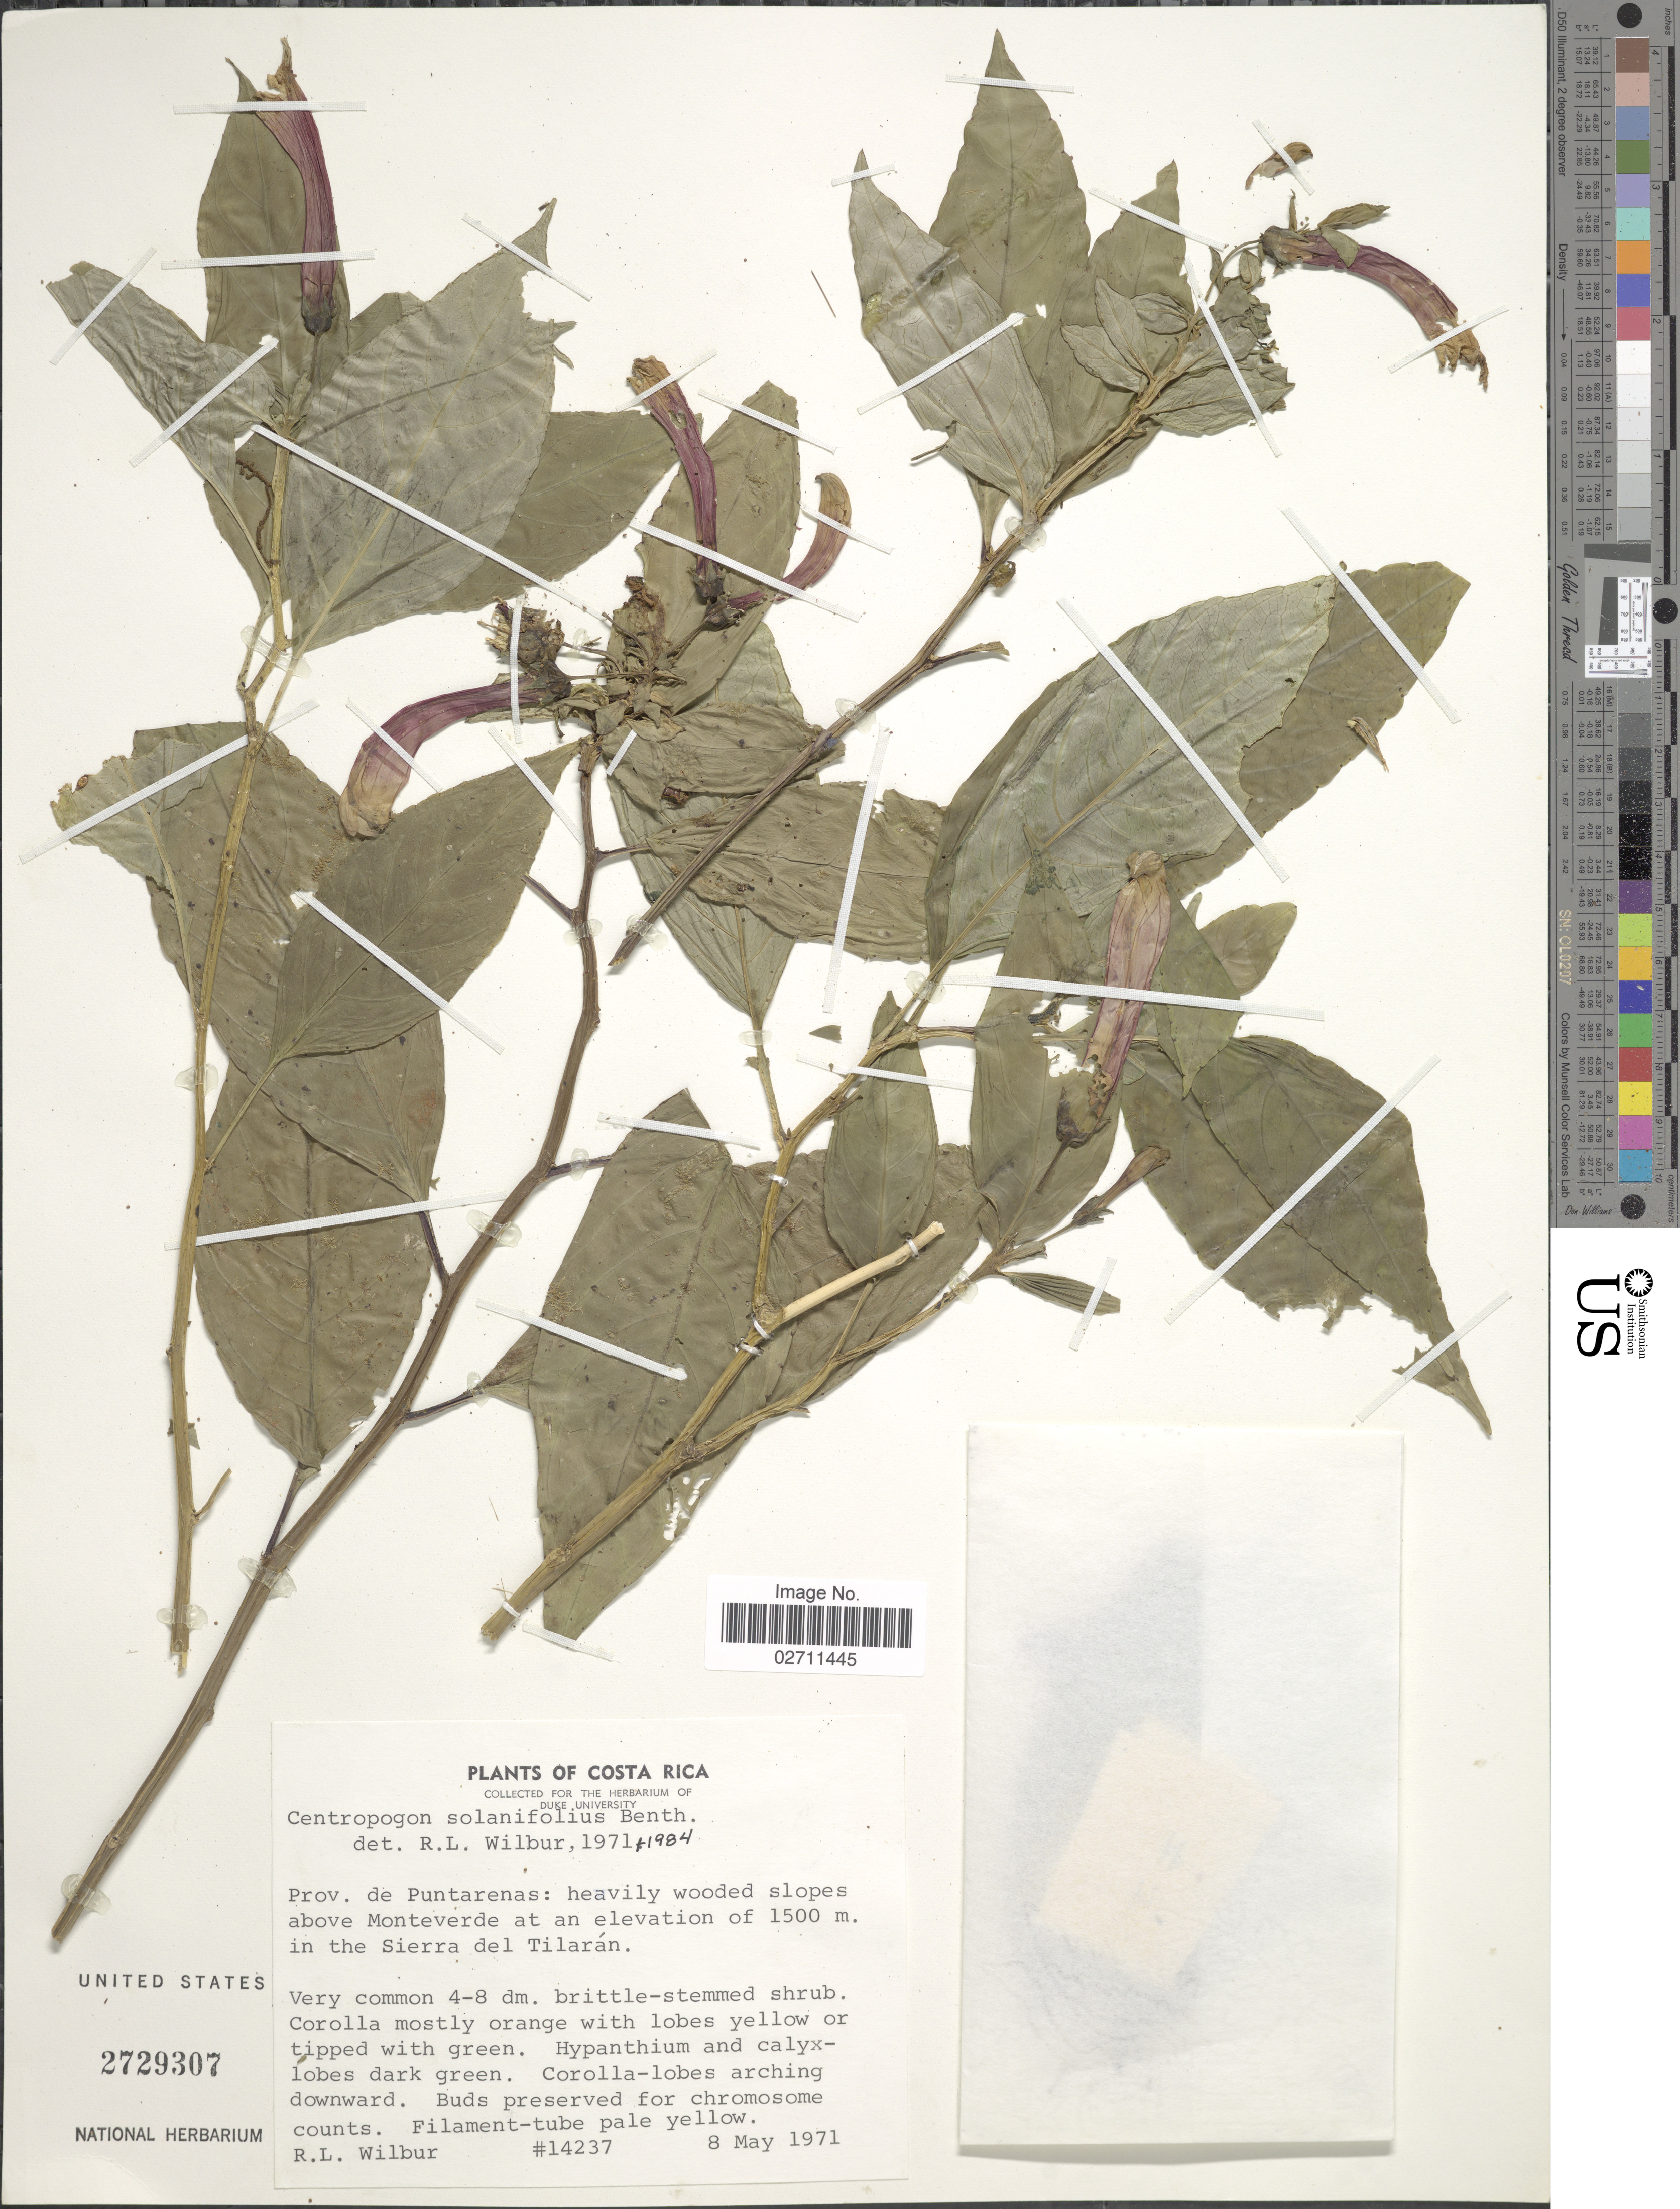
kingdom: Plantae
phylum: Tracheophyta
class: Magnoliopsida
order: Asterales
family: Campanulaceae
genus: Centropogon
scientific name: Centropogon solanifolius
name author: Benth.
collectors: R. L. Wilbur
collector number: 14237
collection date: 1971-05-08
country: Costa Rica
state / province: Puntarenas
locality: Heavily wooded slopes above Monteverde in the Sierra del Tilaran.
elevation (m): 1500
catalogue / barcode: US 2729307